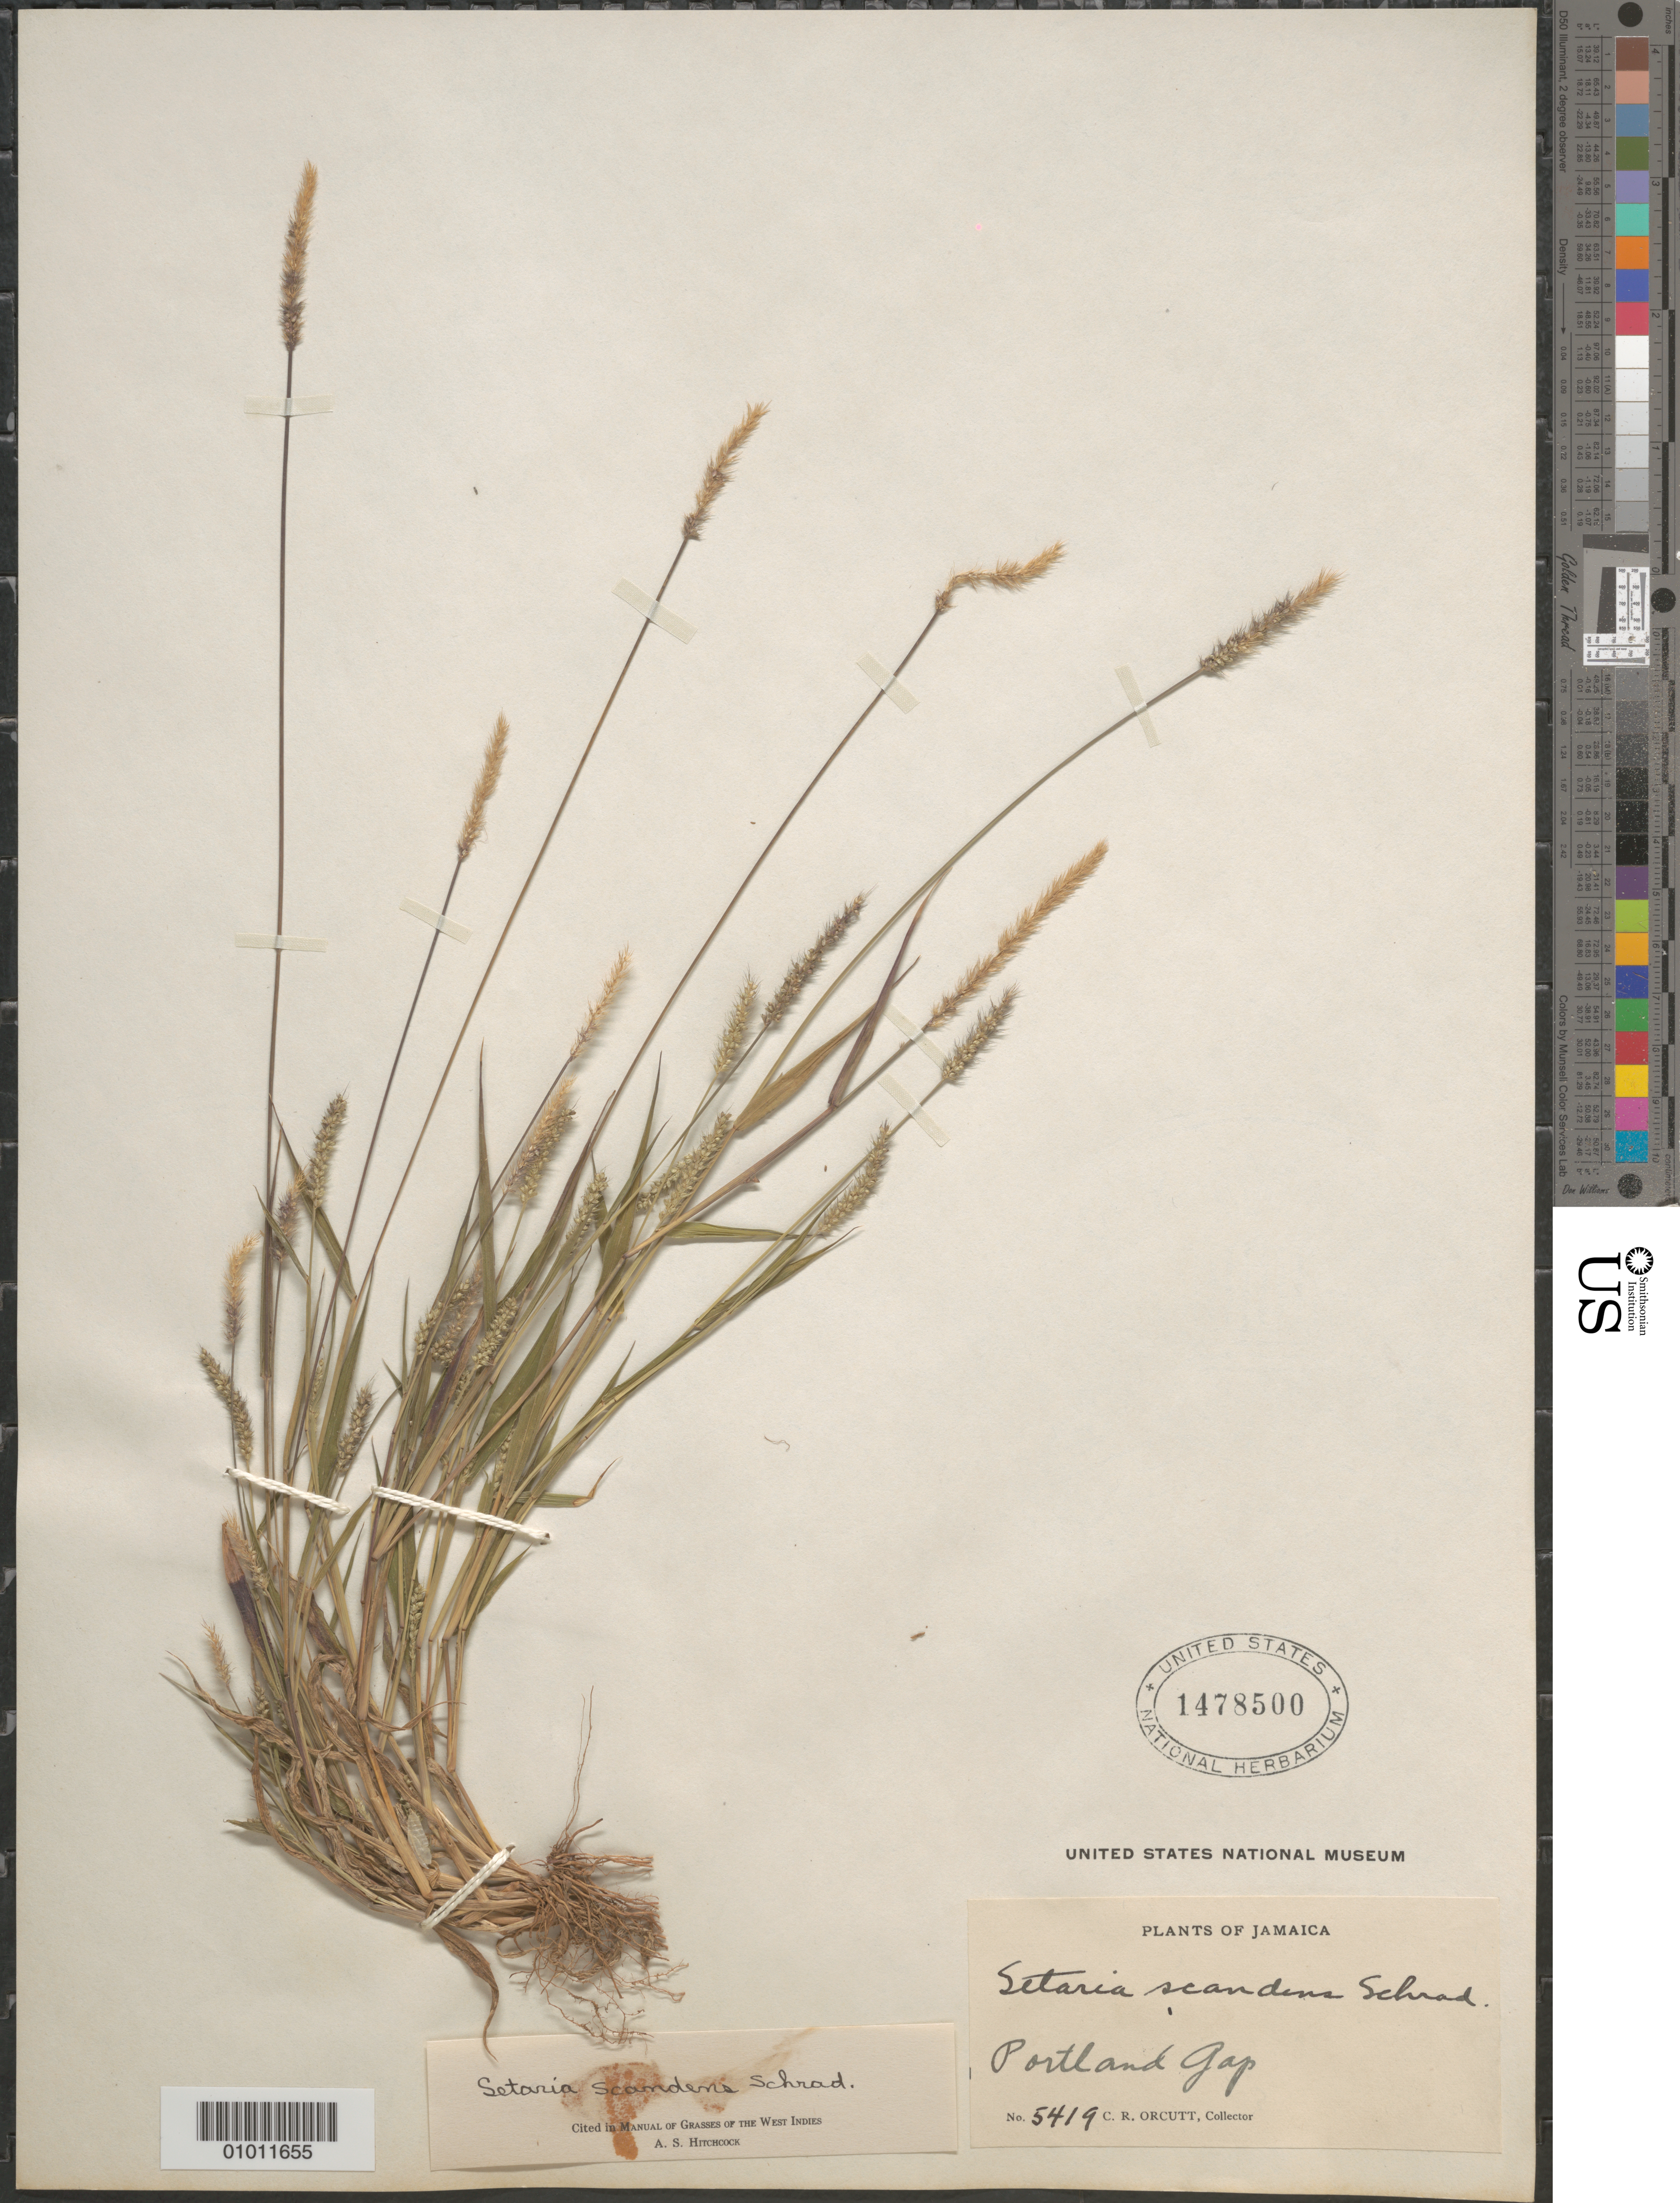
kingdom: Plantae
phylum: Tracheophyta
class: Liliopsida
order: Poales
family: Poaceae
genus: Setaria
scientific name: Setaria scandens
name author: Schrad.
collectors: C. R. Orcutt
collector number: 5419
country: Jamaica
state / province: Portland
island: Jamaica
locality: Portland Gap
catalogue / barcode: US 1478500